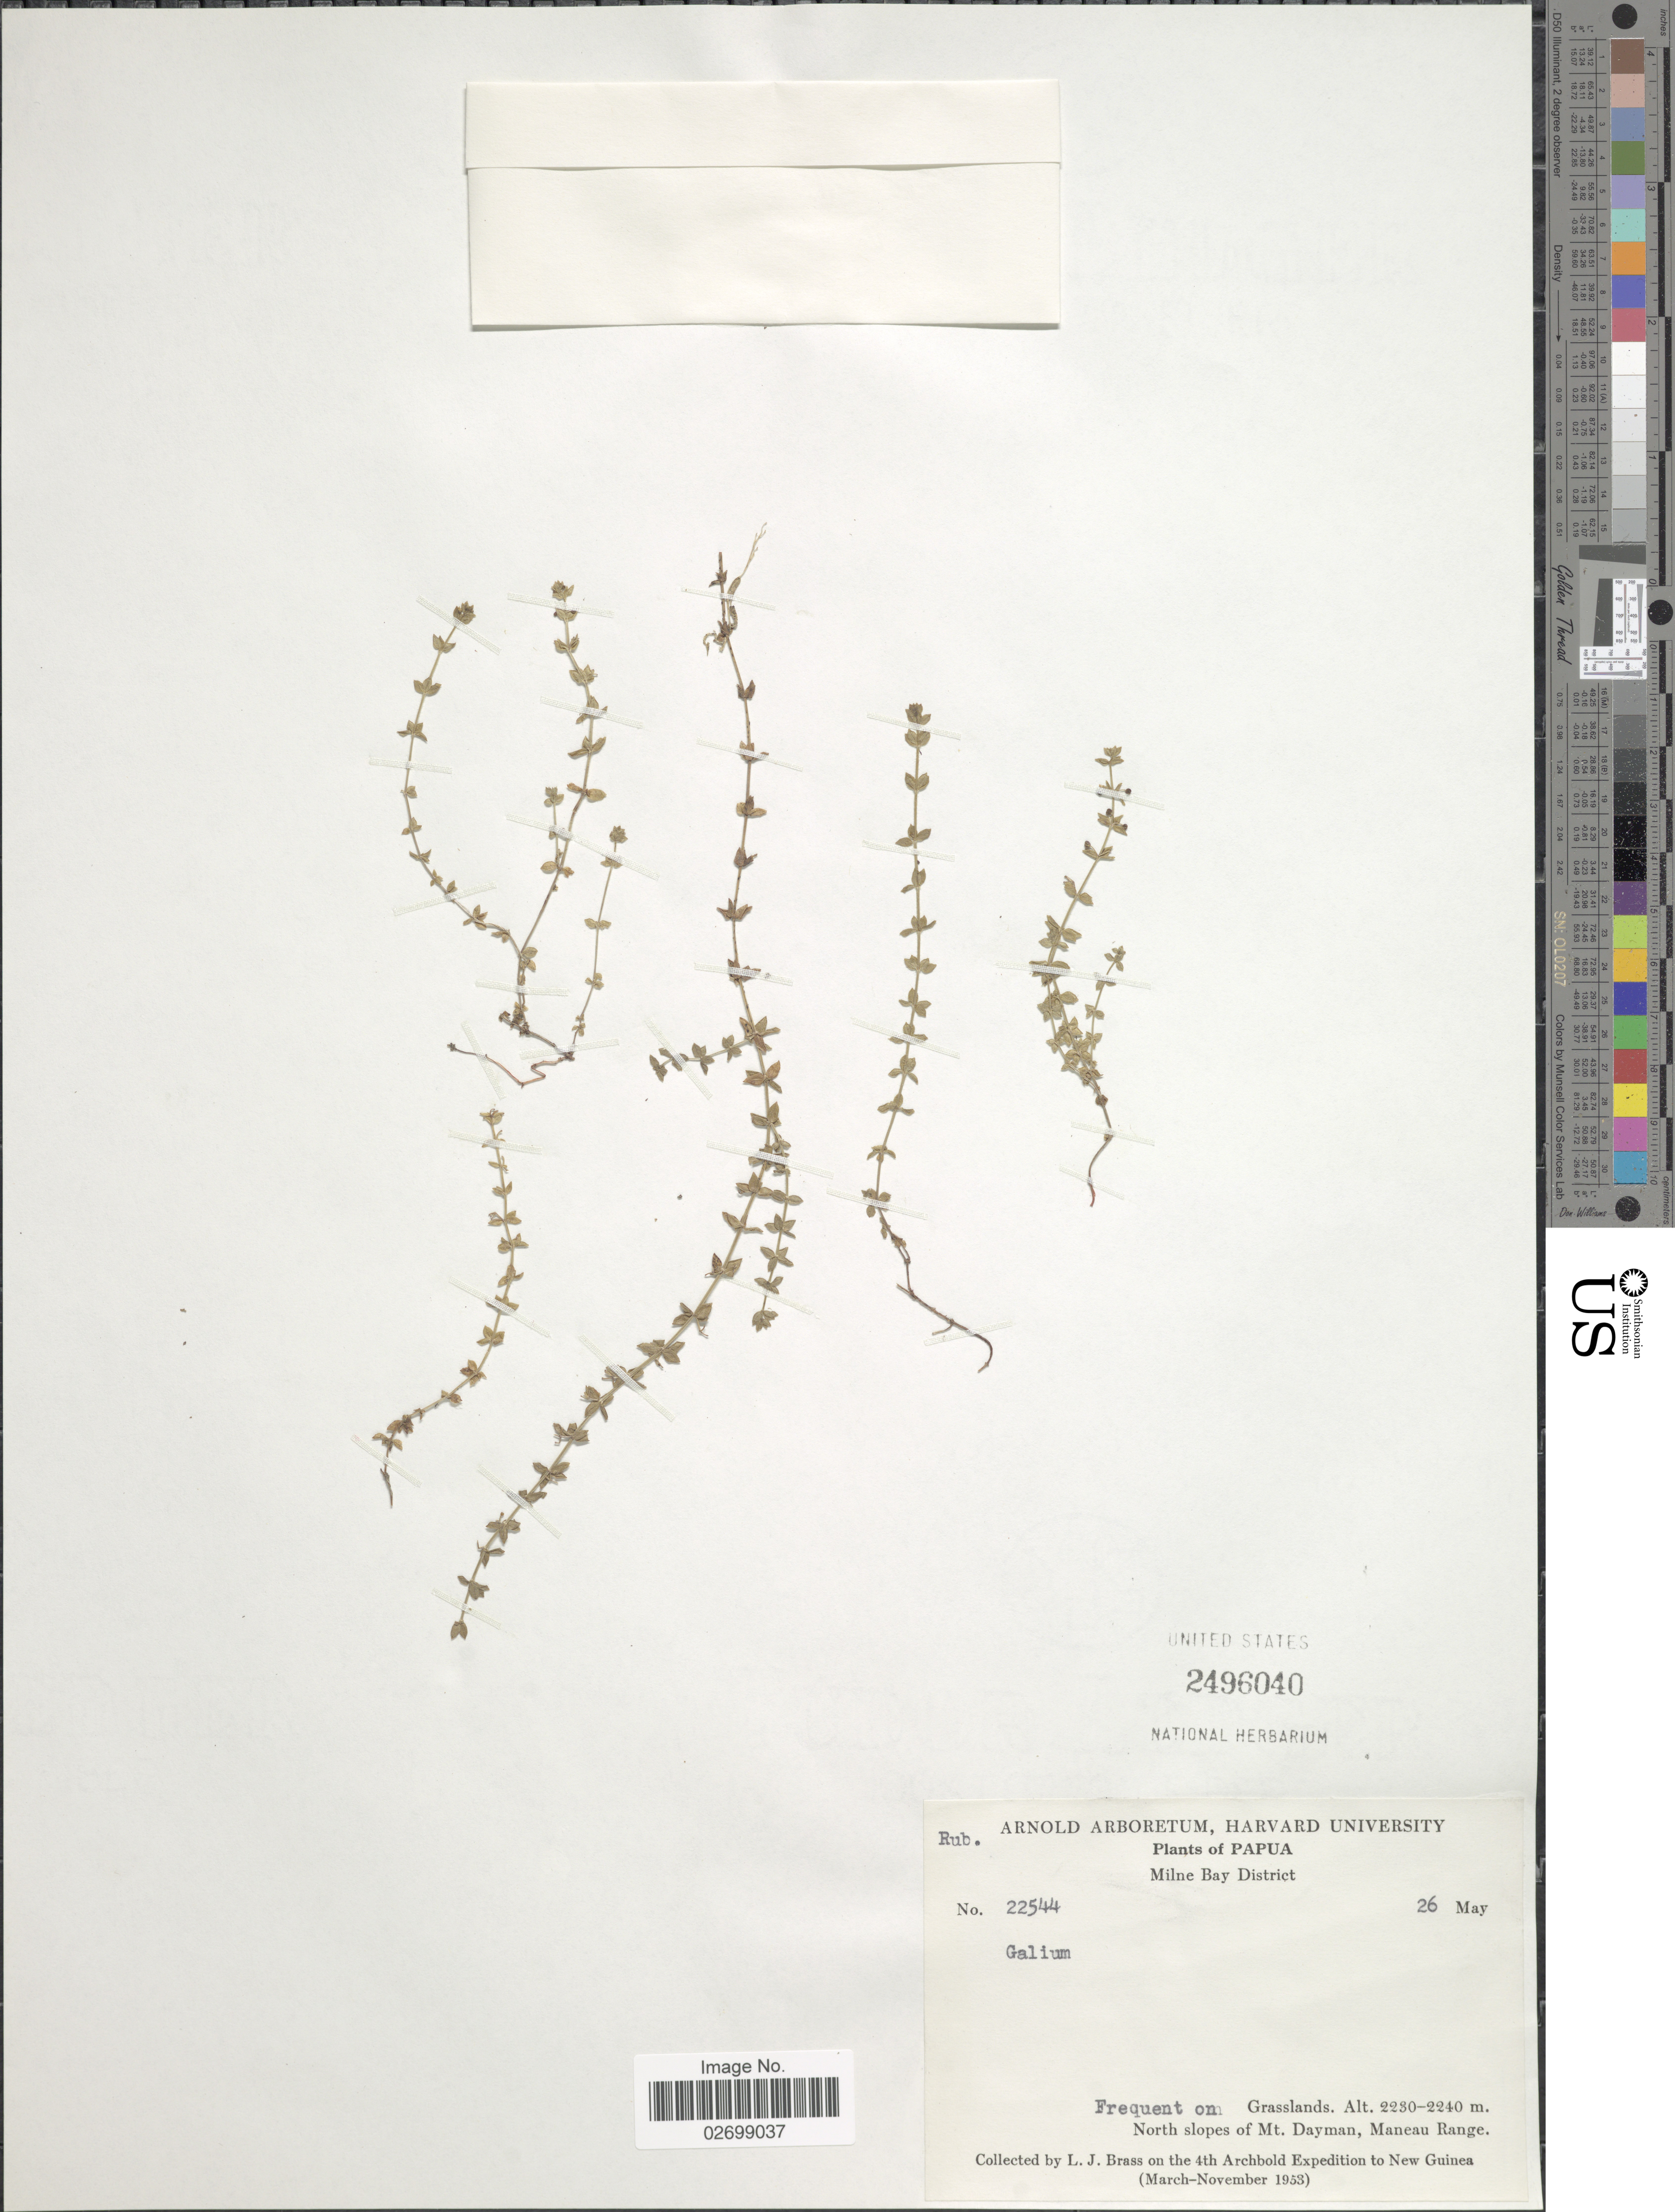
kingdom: Plantae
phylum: Tracheophyta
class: Magnoliopsida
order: Gentianales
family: Rubiaceae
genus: Galium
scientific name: Galium sp.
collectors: L. J. Brass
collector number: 22544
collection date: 1953-05-26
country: Papua New Guinea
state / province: Milne Bay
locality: Papua. North slopes of Mt. Dayman, Maneau Range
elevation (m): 2230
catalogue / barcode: US 2496040